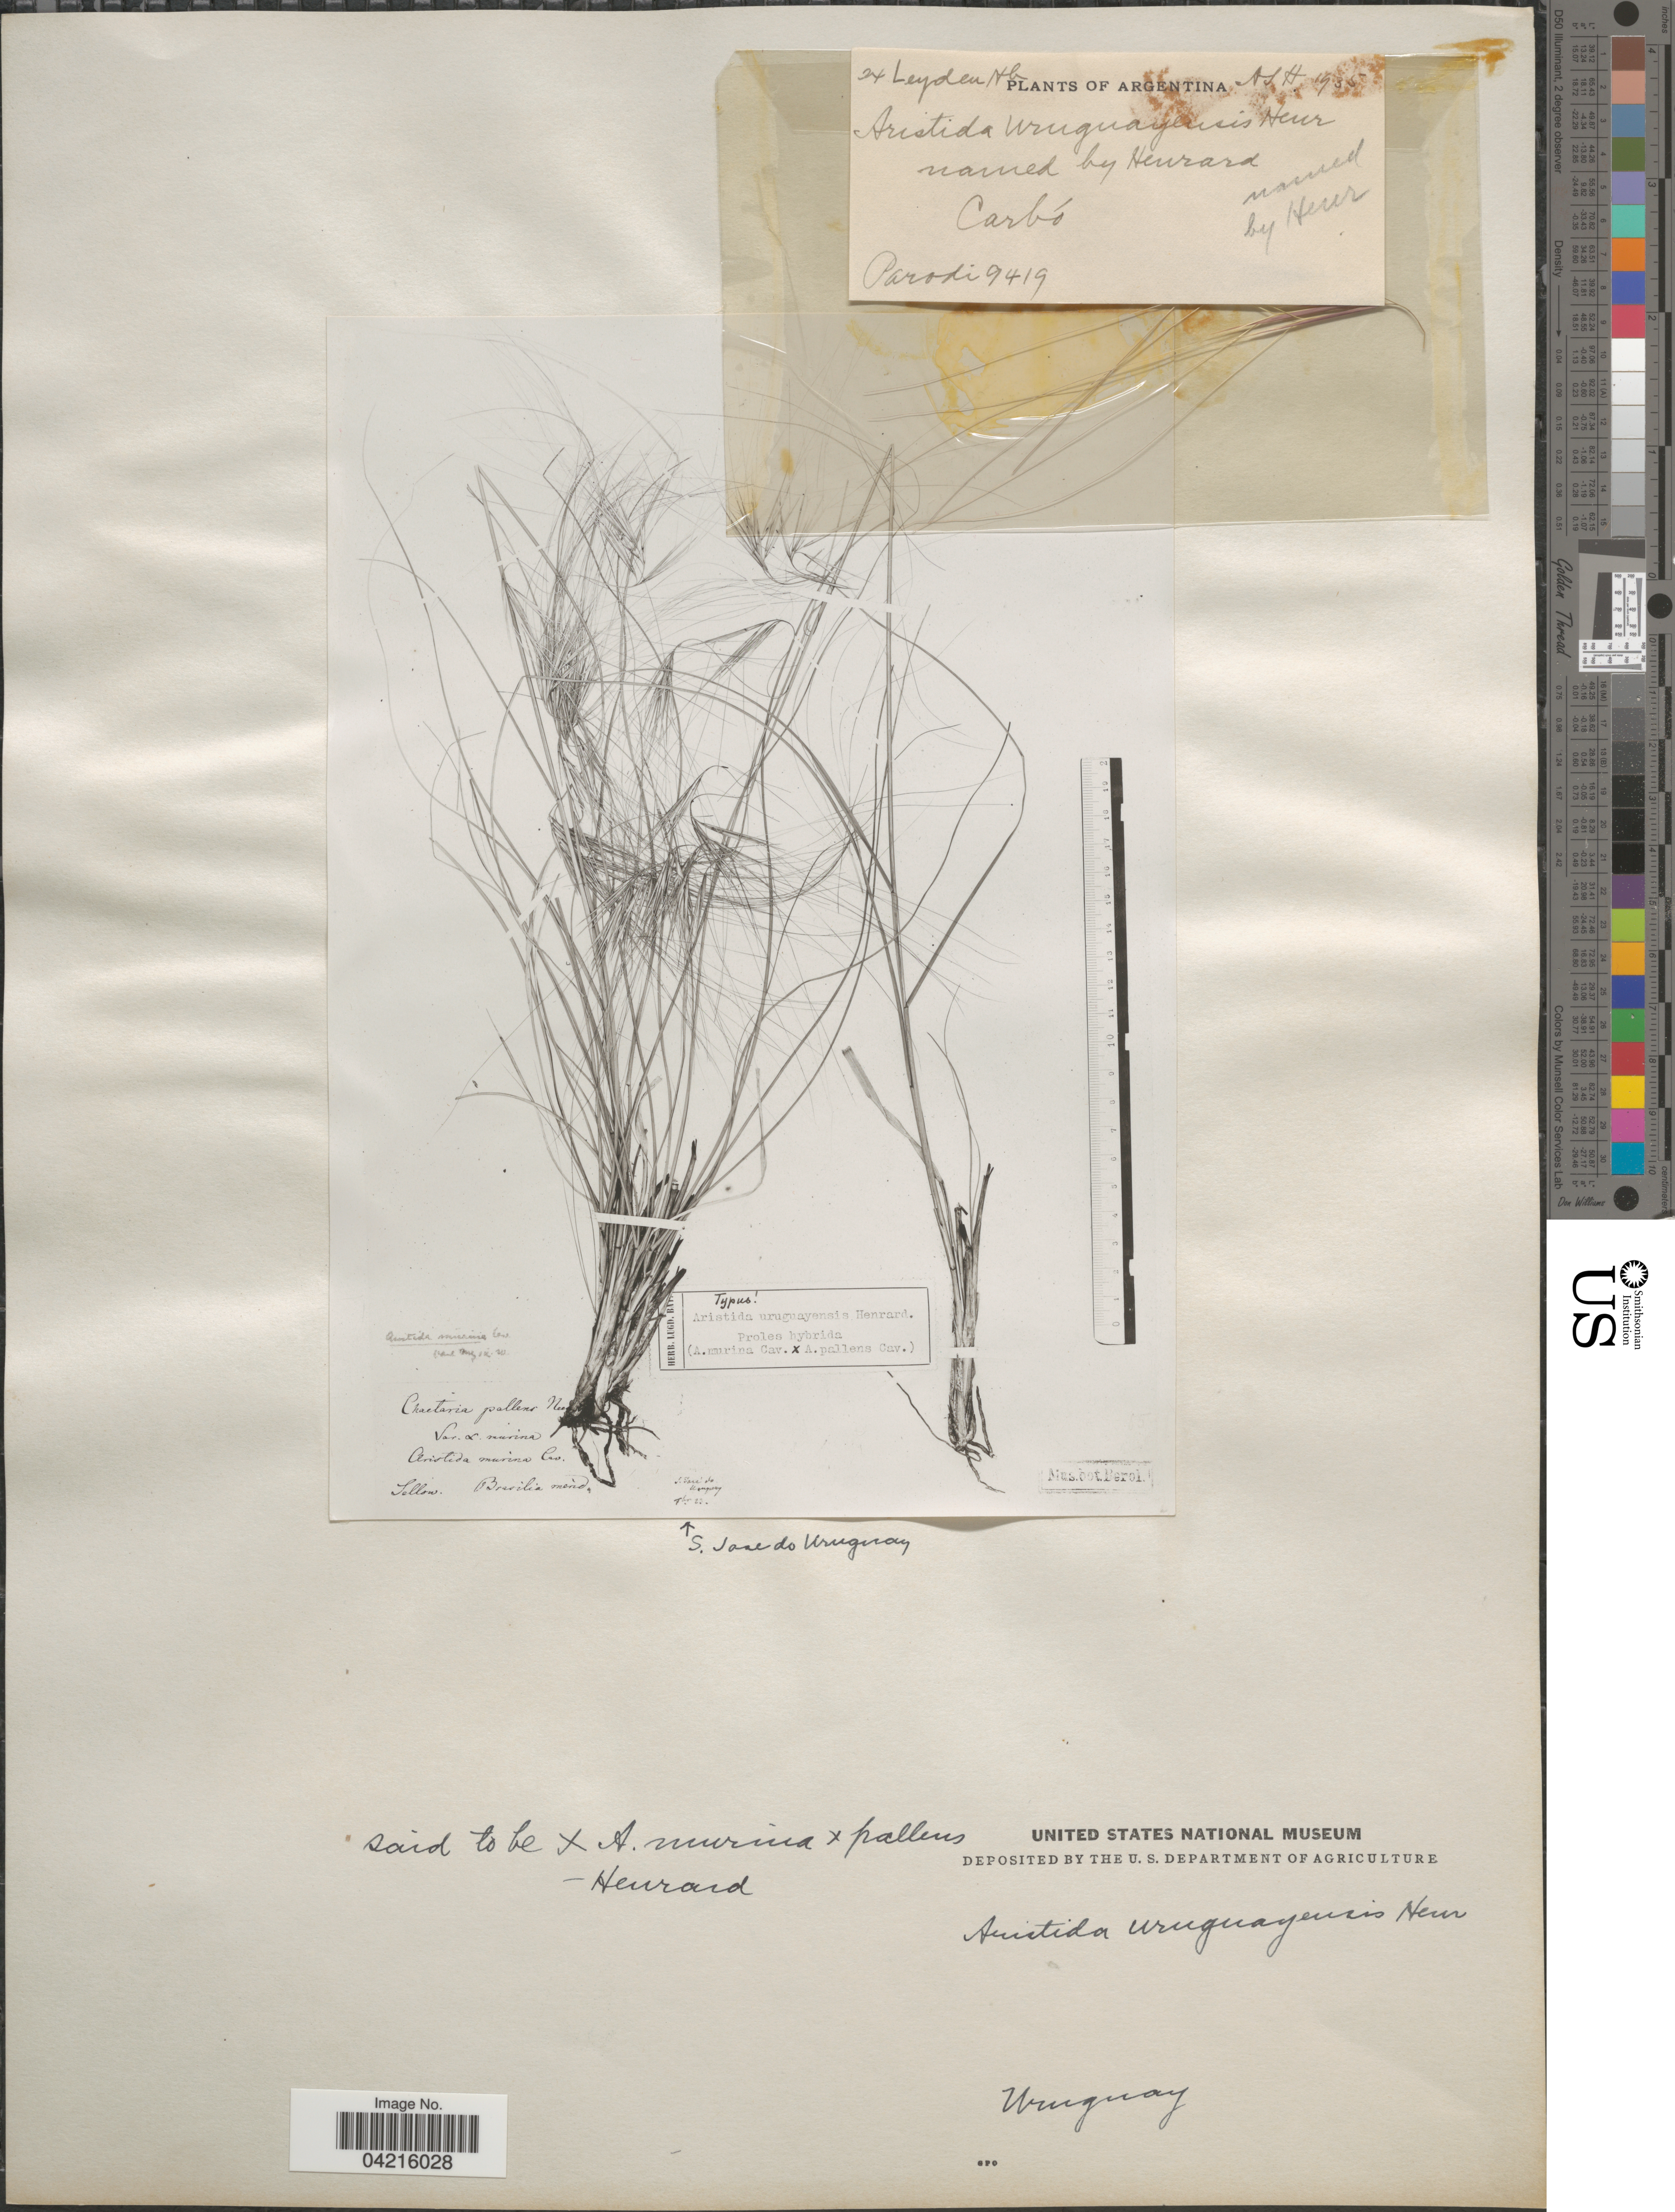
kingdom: Plantae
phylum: Tracheophyta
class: Liliopsida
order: Poales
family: Poaceae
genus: Aristida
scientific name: Aristida uruguayensis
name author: Henr.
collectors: Parodi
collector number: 9419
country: Argentina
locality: Carbó.